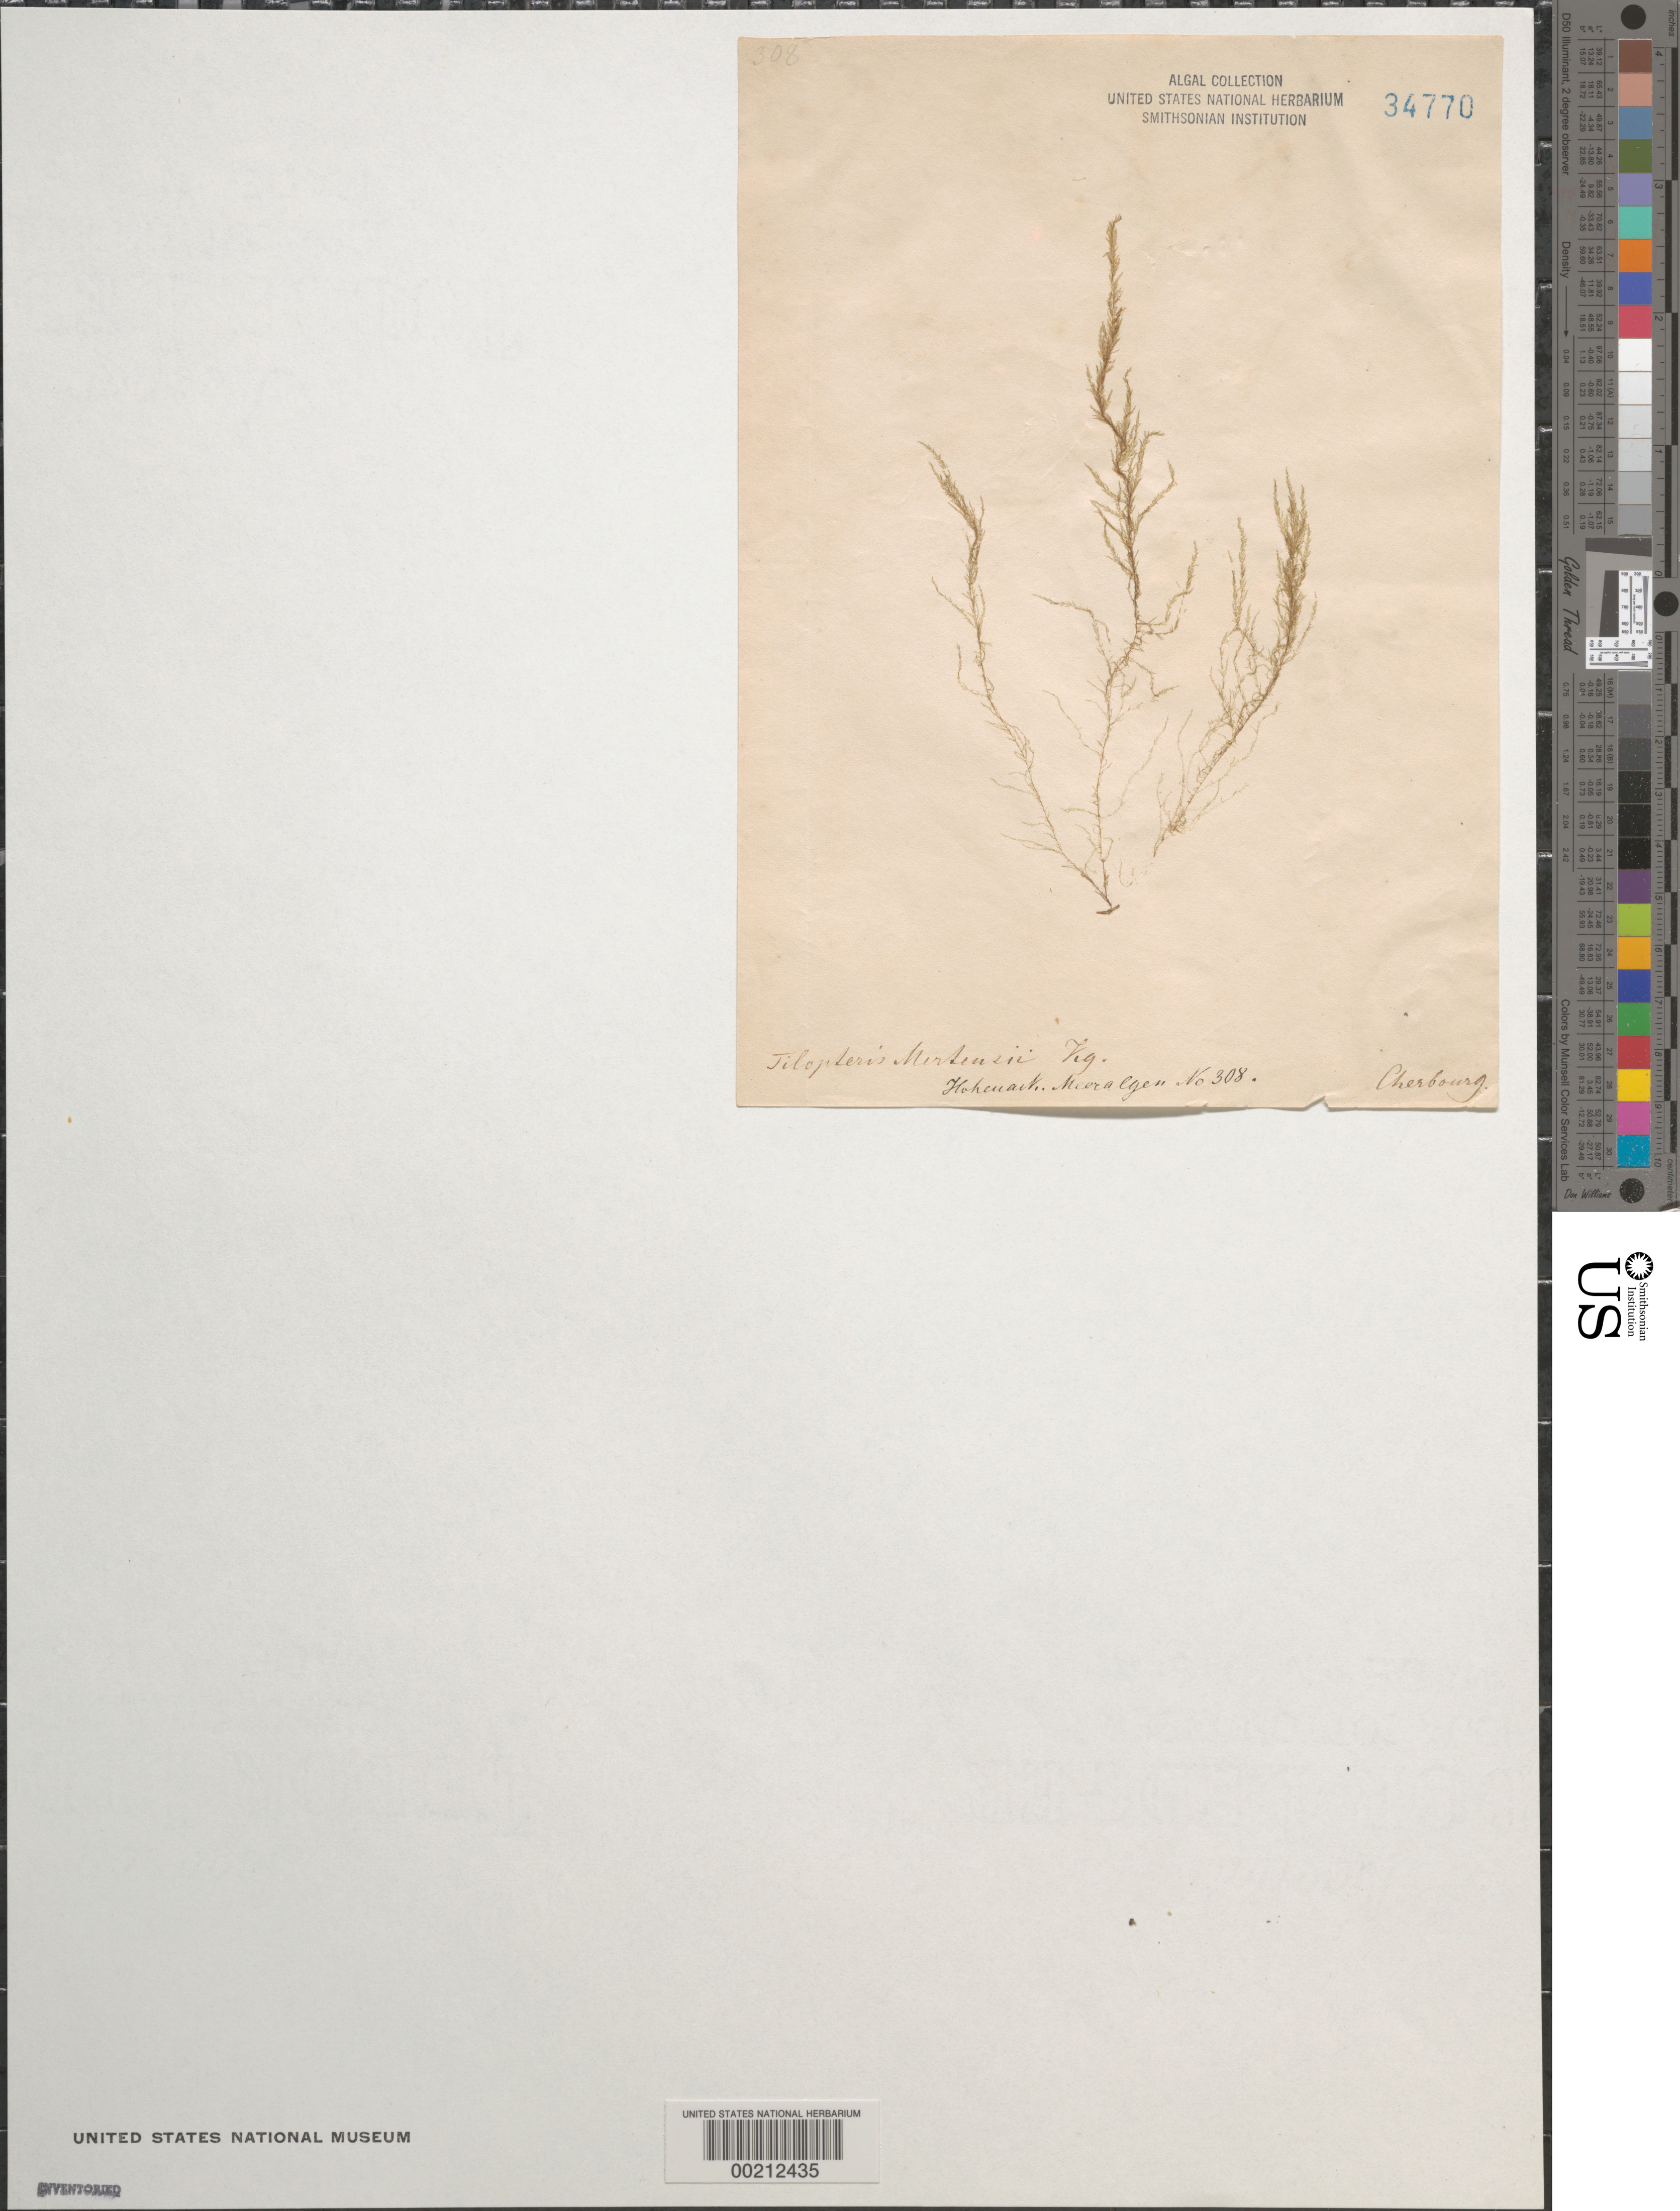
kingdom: Chromista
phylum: Ochrophyta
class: Phaeophyceae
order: Tilopteridales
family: Tilopteridaceae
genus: Tilopteris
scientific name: Tilopteris mertensii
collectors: R. F. Hohenacker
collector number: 308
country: France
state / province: Normandie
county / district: Manche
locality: Cherbourg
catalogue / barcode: US 34770